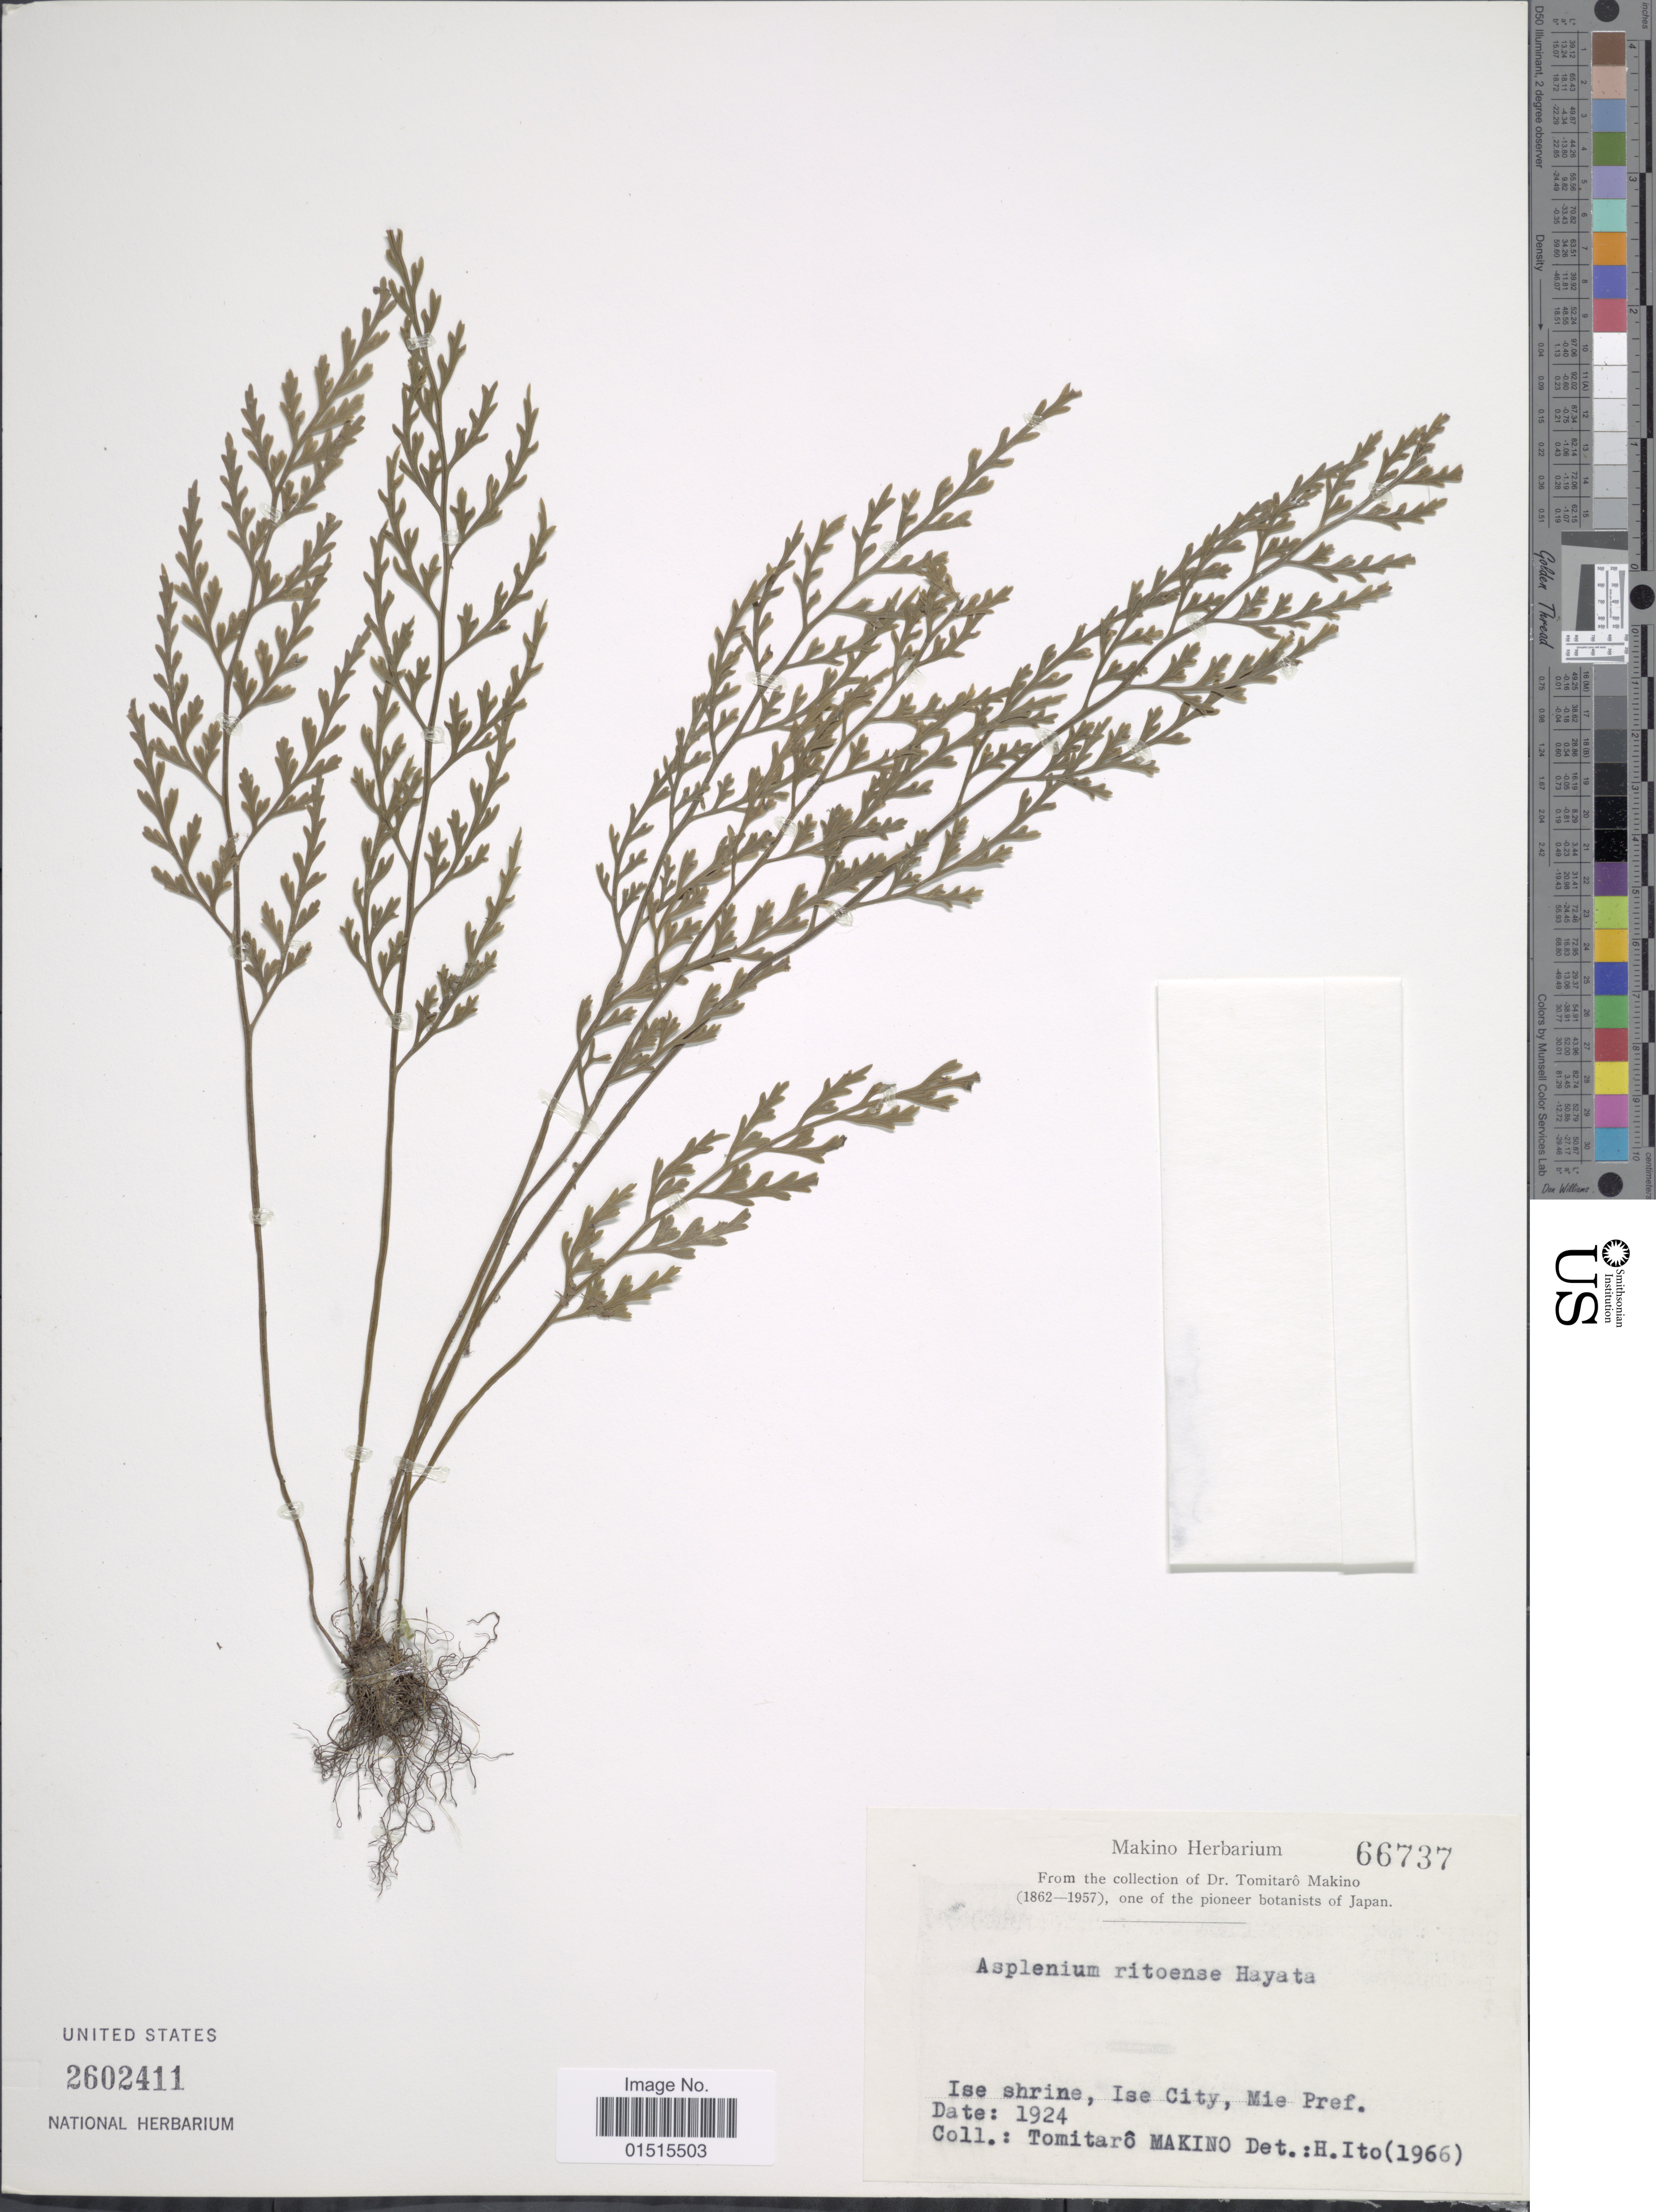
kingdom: Plantae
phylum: Tracheophyta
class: Polypodiopsida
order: Polypodiales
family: Aspleniaceae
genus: Asplenium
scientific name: Asplenium ritoense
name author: Hayata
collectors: T. Makino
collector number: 66737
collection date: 1924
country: Japan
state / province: Mie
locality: Ise shrine, Ise City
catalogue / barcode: US 2602411